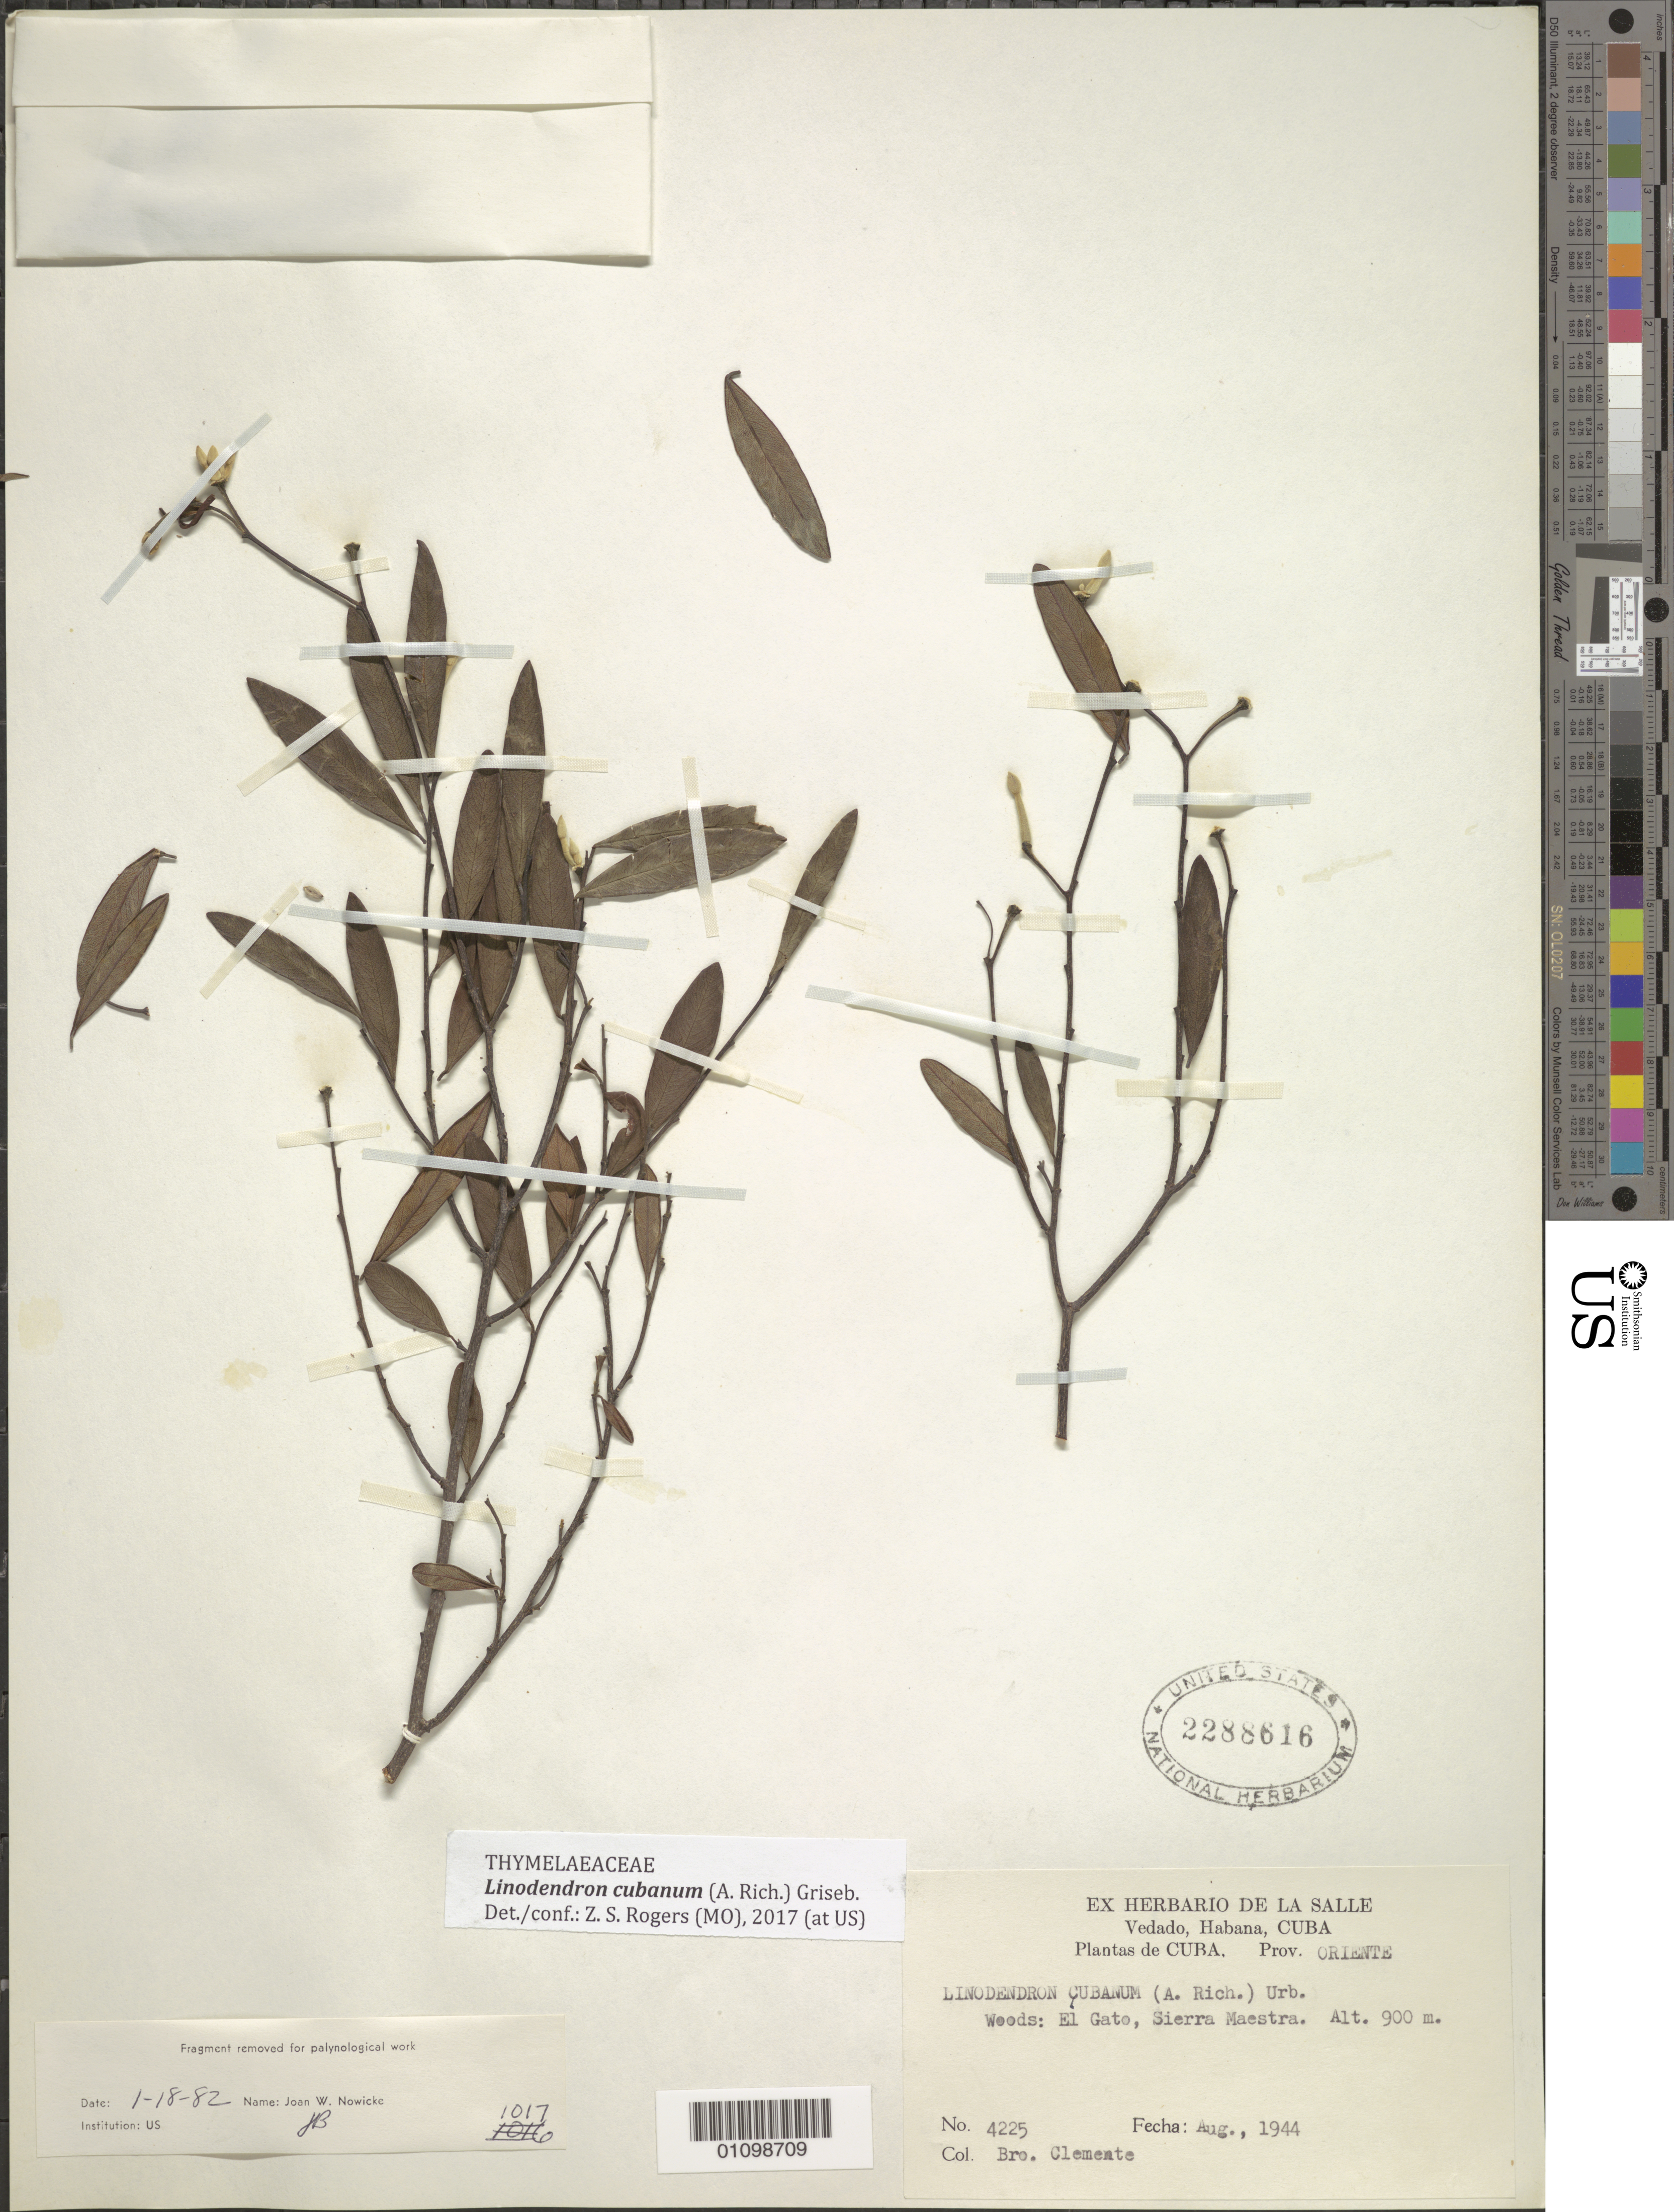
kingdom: Plantae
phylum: Tracheophyta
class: Magnoliopsida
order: Malvales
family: Thymelaeaceae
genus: Linodendron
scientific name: Linodendron cubanum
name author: Urb.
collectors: Bro. Clemente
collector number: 4225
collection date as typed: Aug 1944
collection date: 1944-08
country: Cuba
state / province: Oriente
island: Cuba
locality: Woods: El Gato, Sierra Maestra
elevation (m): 900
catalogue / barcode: US 2288616